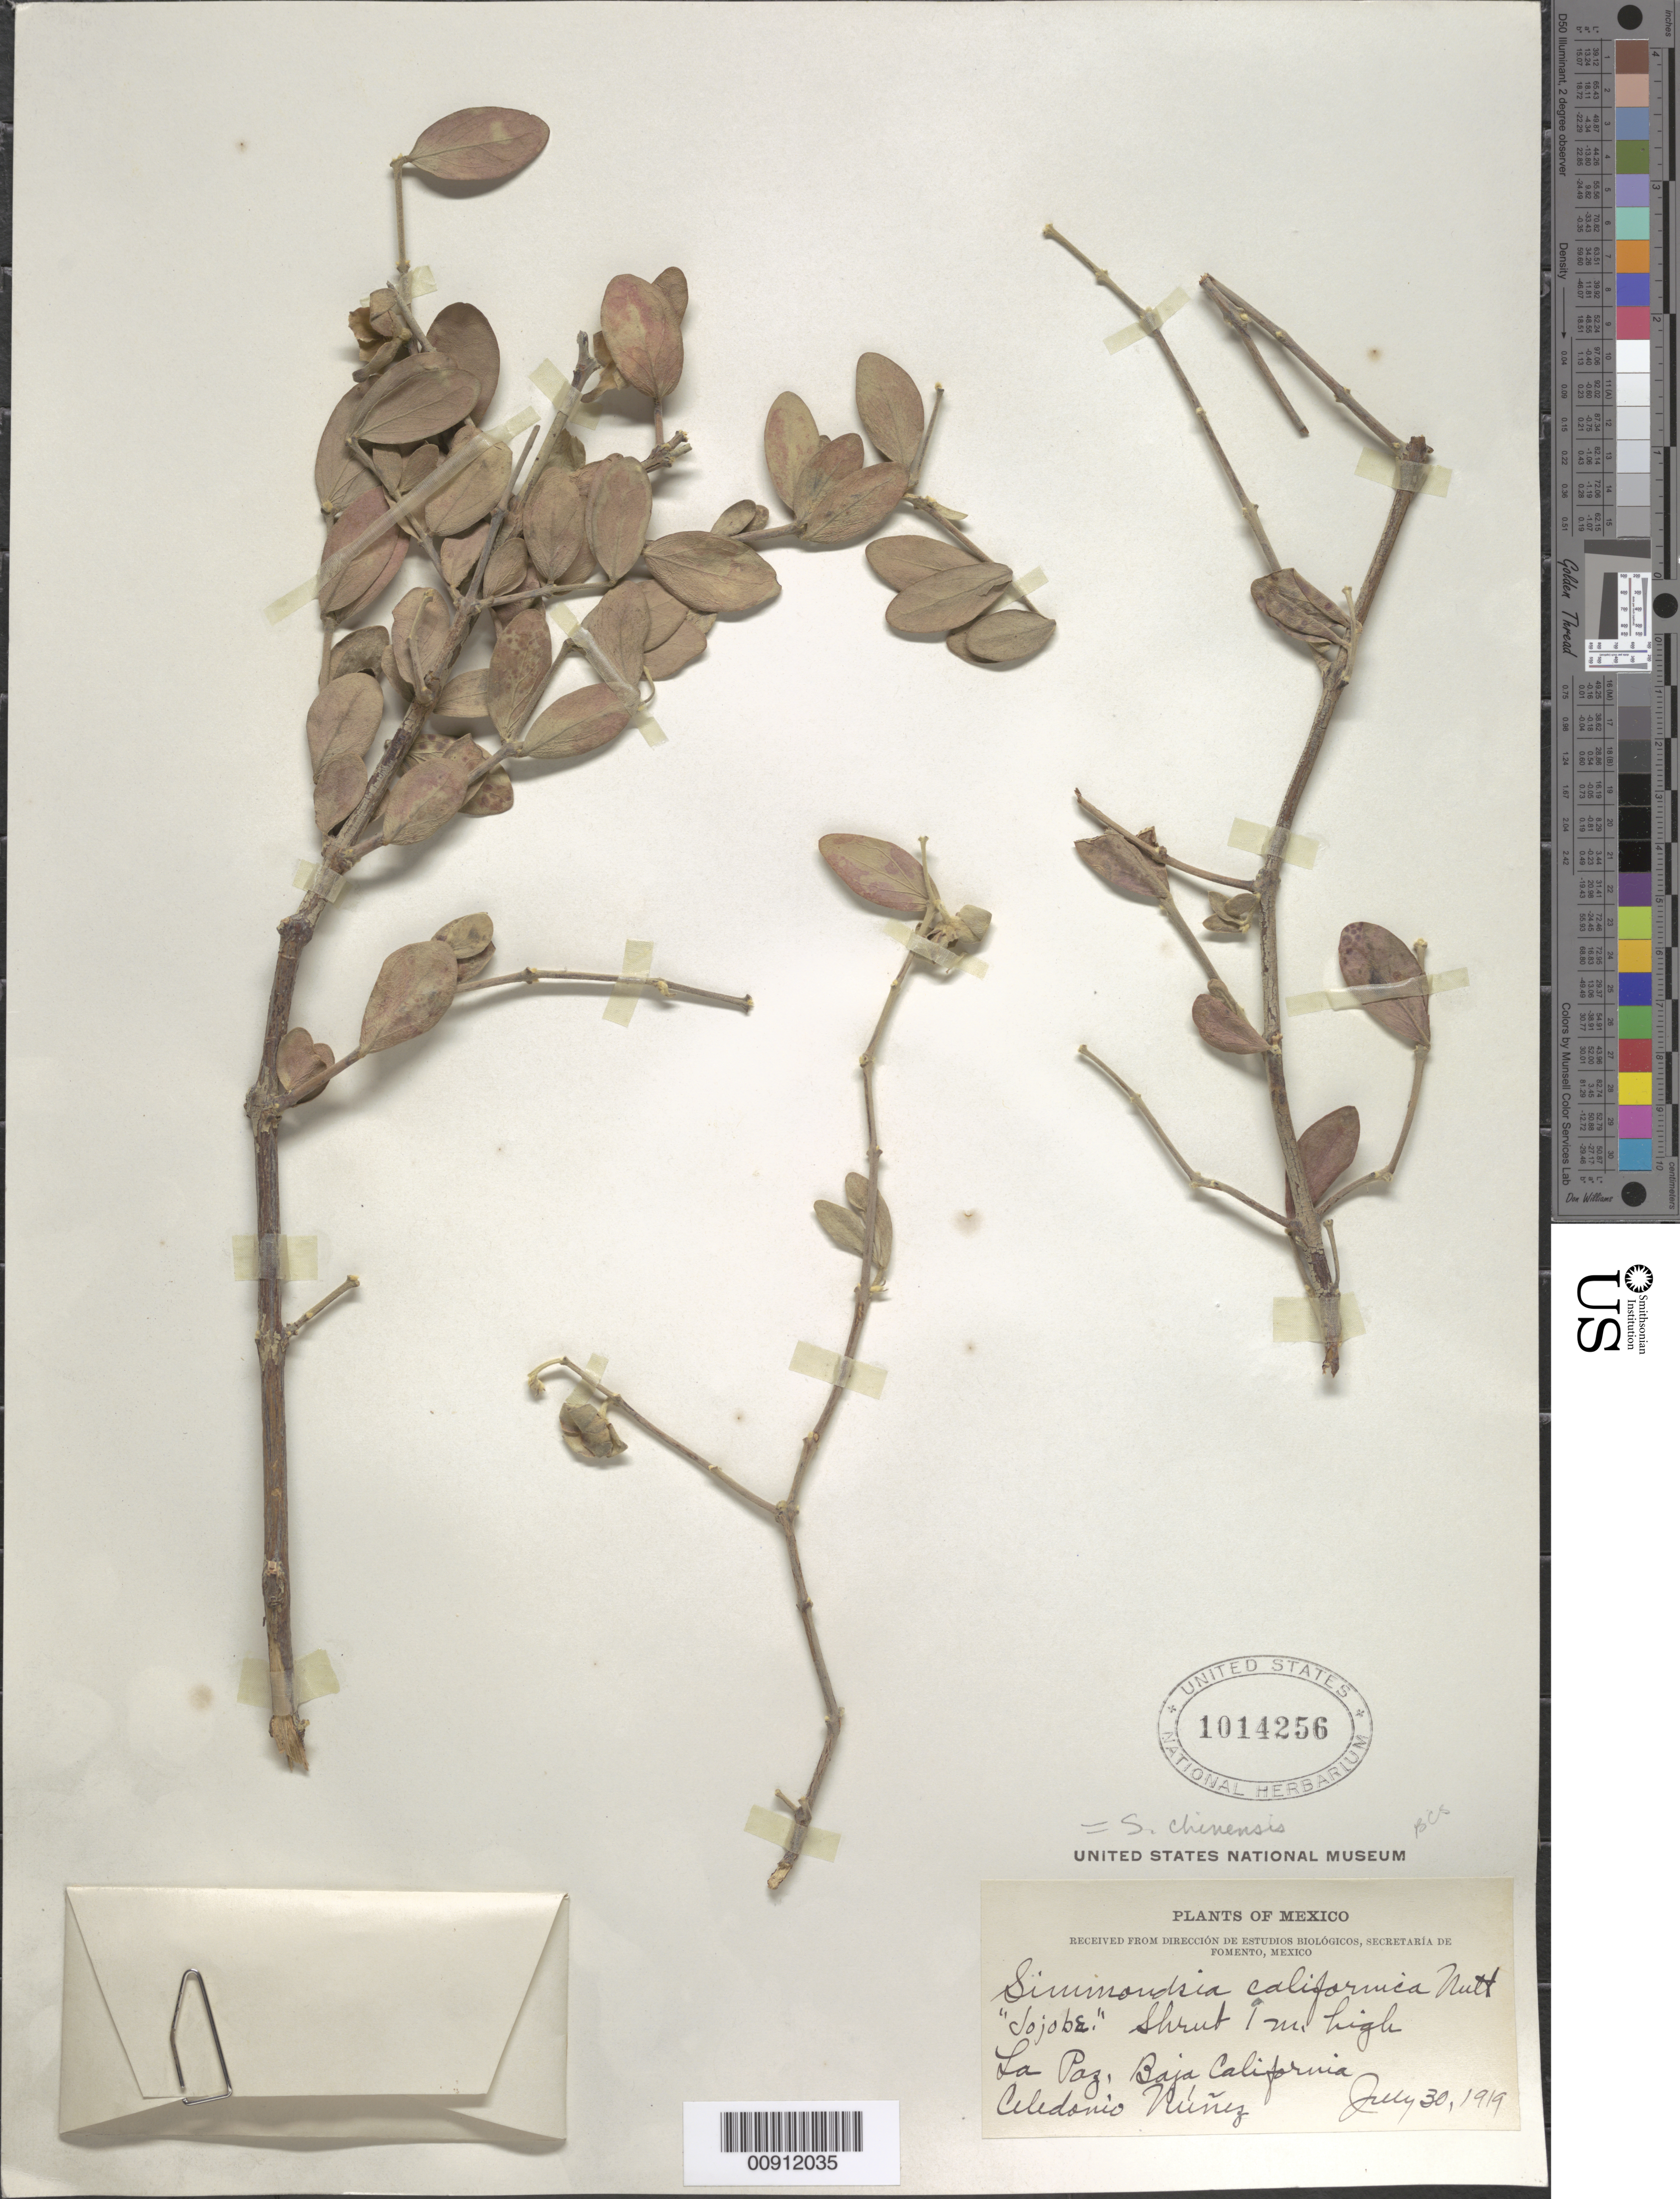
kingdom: Plantae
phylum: Tracheophyta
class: Magnoliopsida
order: Caryophyllales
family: Simmondsiaceae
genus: Simmondsia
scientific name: Simmondsia chinensis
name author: (Link) C.K. Schneid.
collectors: C. Nunez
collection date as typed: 30 Jul 1919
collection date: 1919-07-30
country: Mexico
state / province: Baja California Sur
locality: La Paz, Baja California Sur.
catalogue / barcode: US 1014256